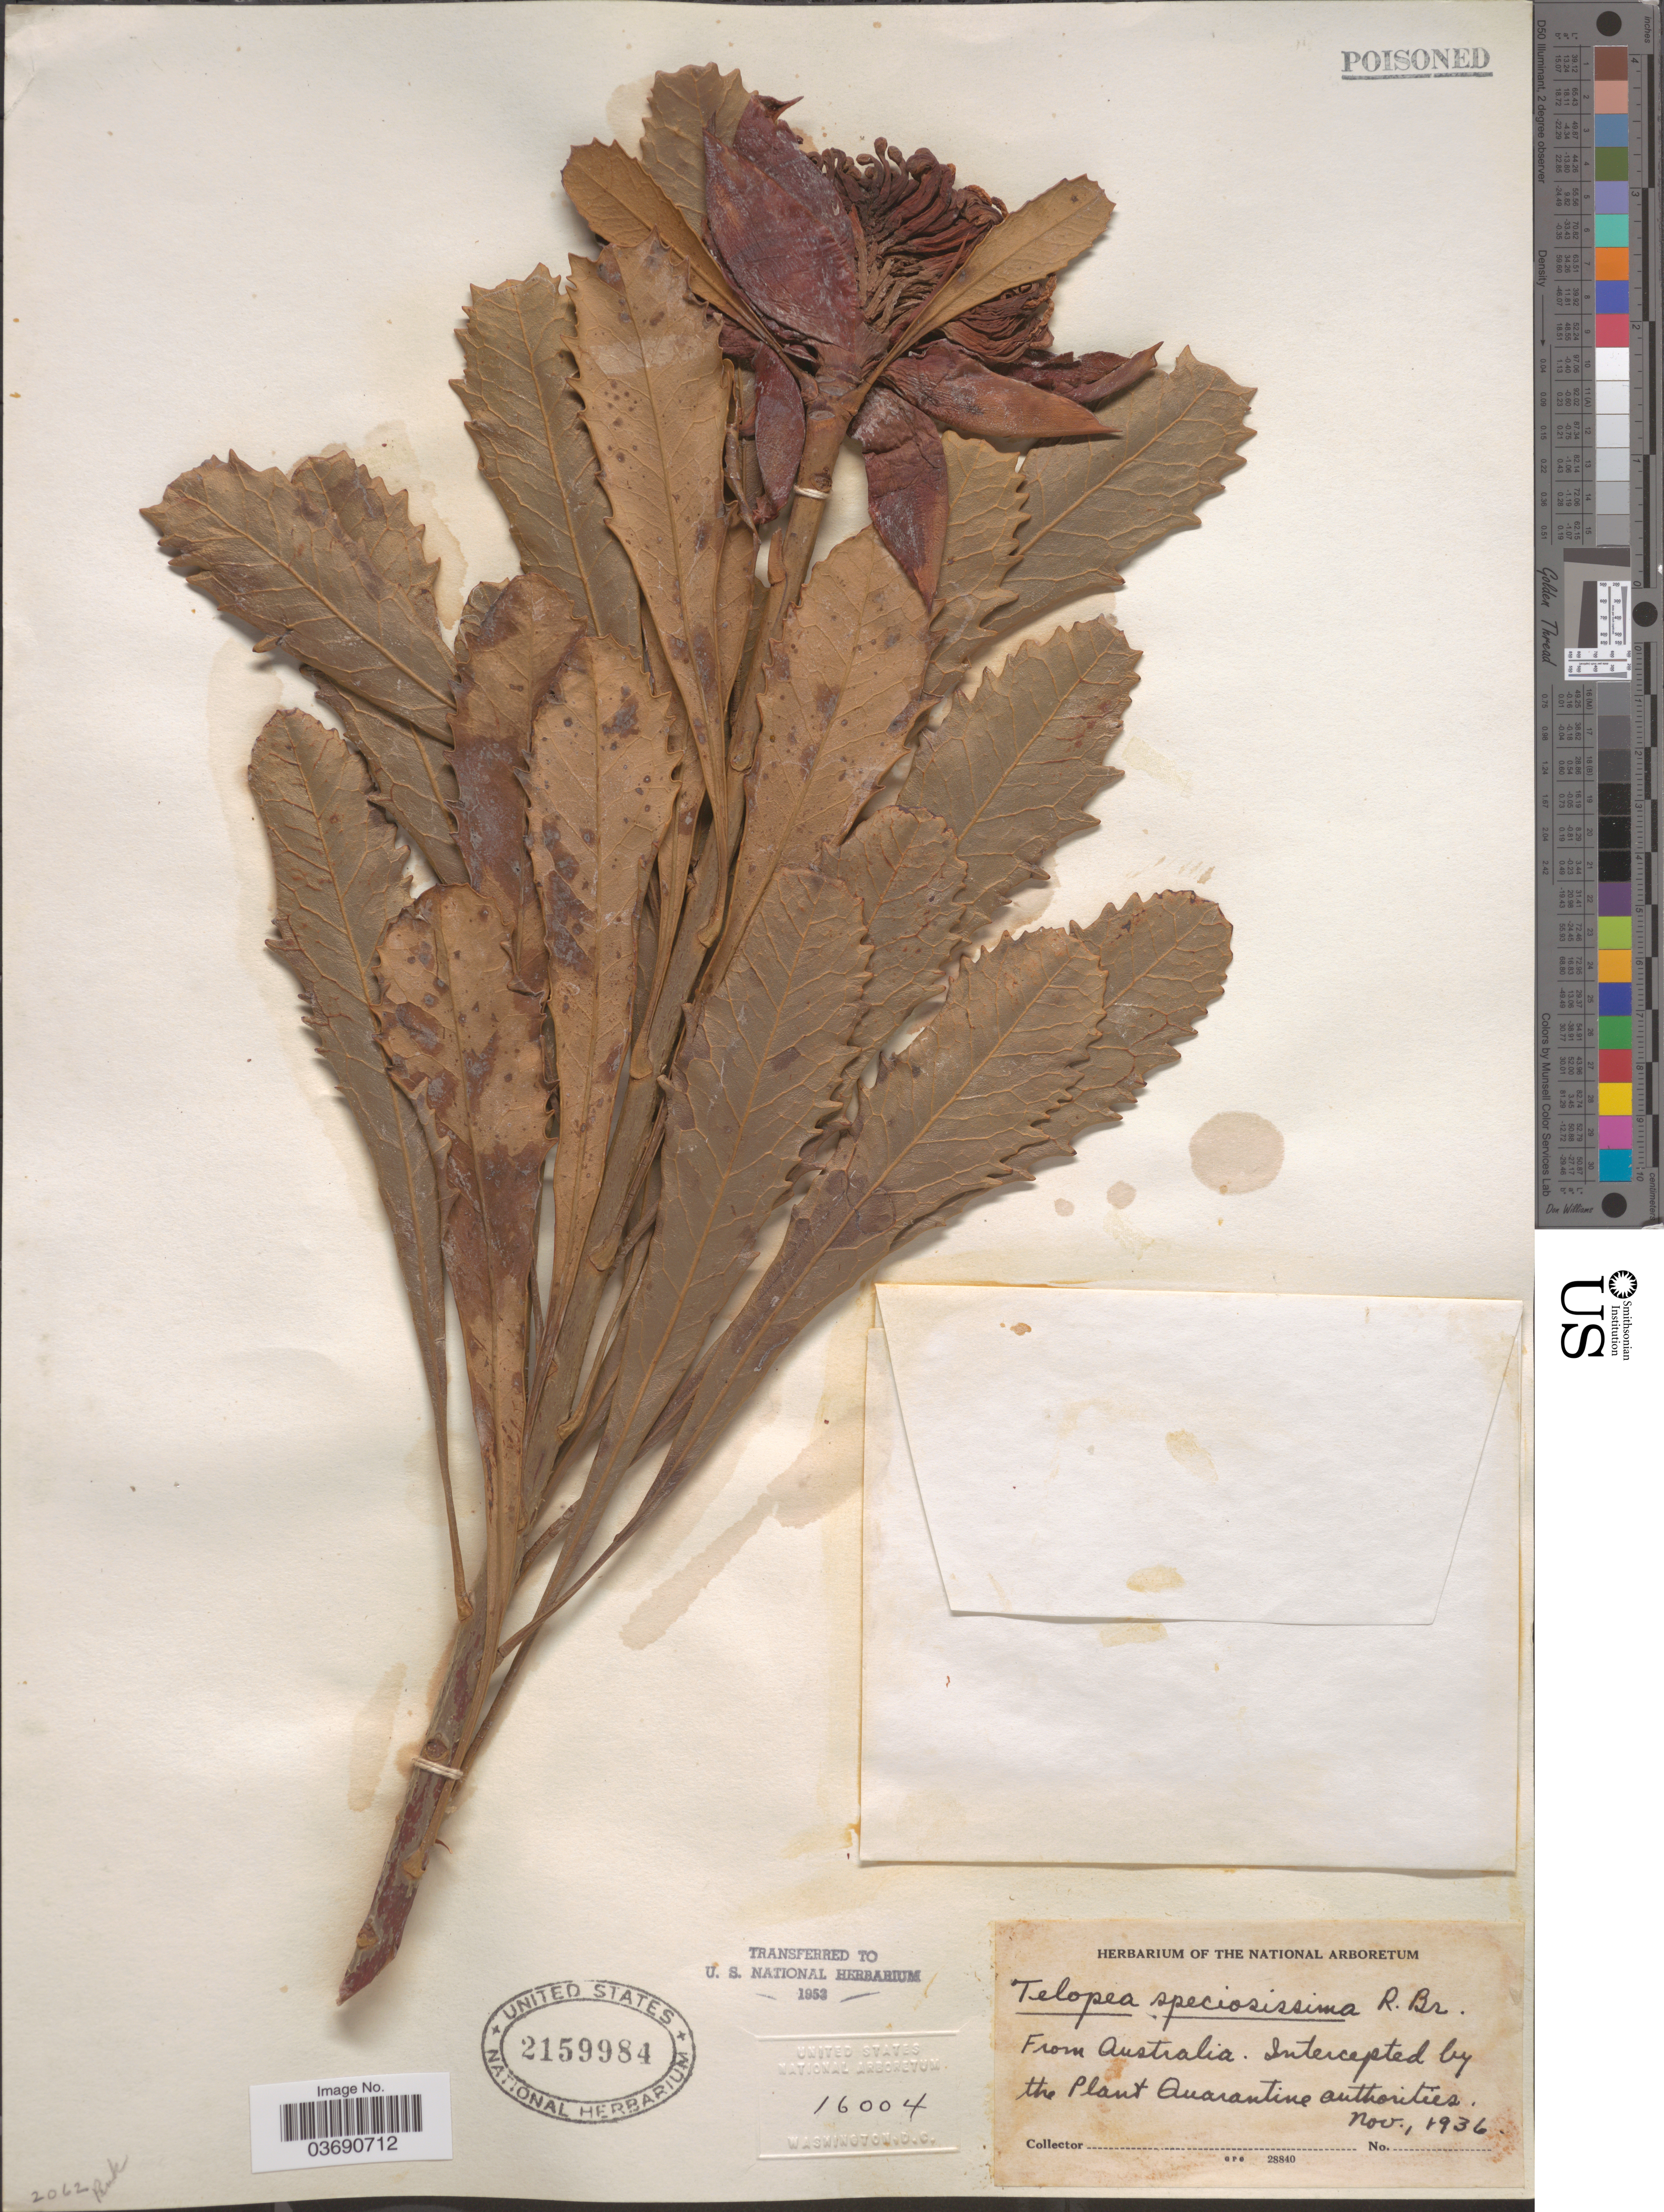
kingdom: Plantae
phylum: Tracheophyta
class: Magnoliopsida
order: Proteales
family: Proteaceae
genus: Telopea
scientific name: Telopea speciosissima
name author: (Sm.) R. Br.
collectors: National Arboretum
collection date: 1936-11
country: Australia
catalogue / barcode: US 2159984